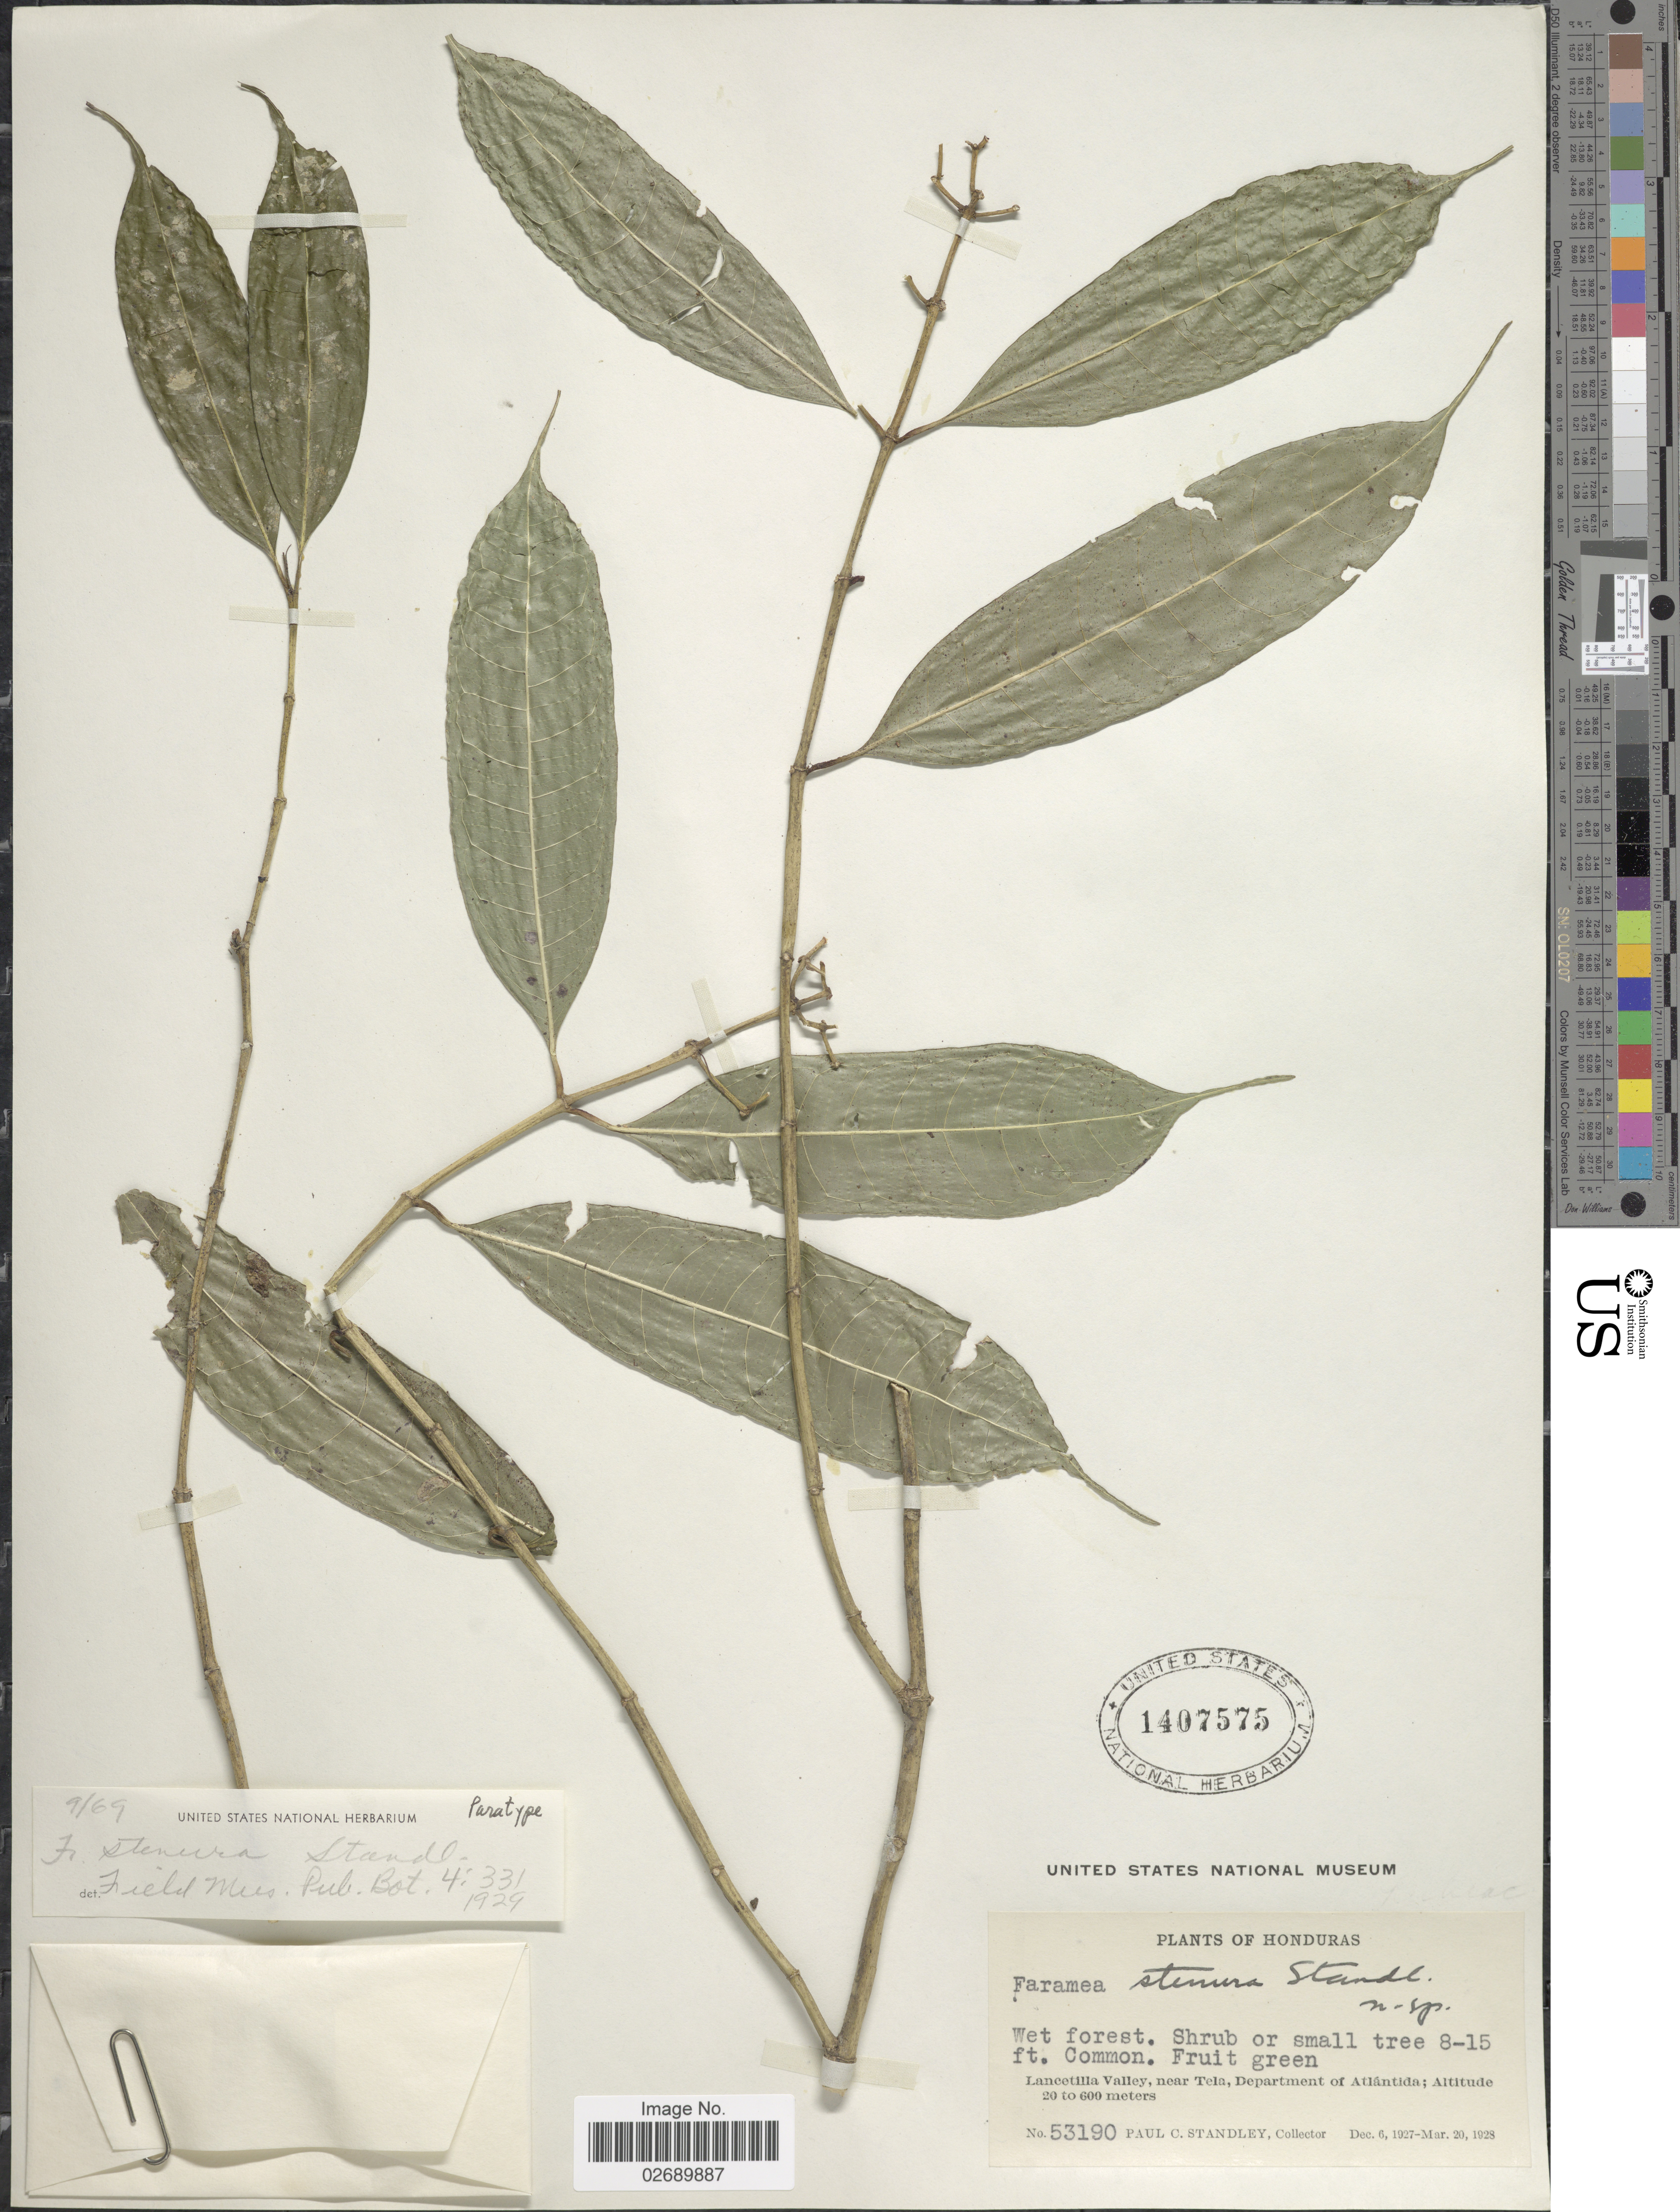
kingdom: Plantae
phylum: Tracheophyta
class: Magnoliopsida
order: Gentianales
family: Rubiaceae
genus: Faramea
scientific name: Faramea stenura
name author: Standl.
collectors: P. C. Standley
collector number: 53190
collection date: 1927-12-06/1928-03-20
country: Honduras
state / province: Atlántida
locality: Lancetilla Valley, near Tela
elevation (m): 20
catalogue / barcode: US 1407575